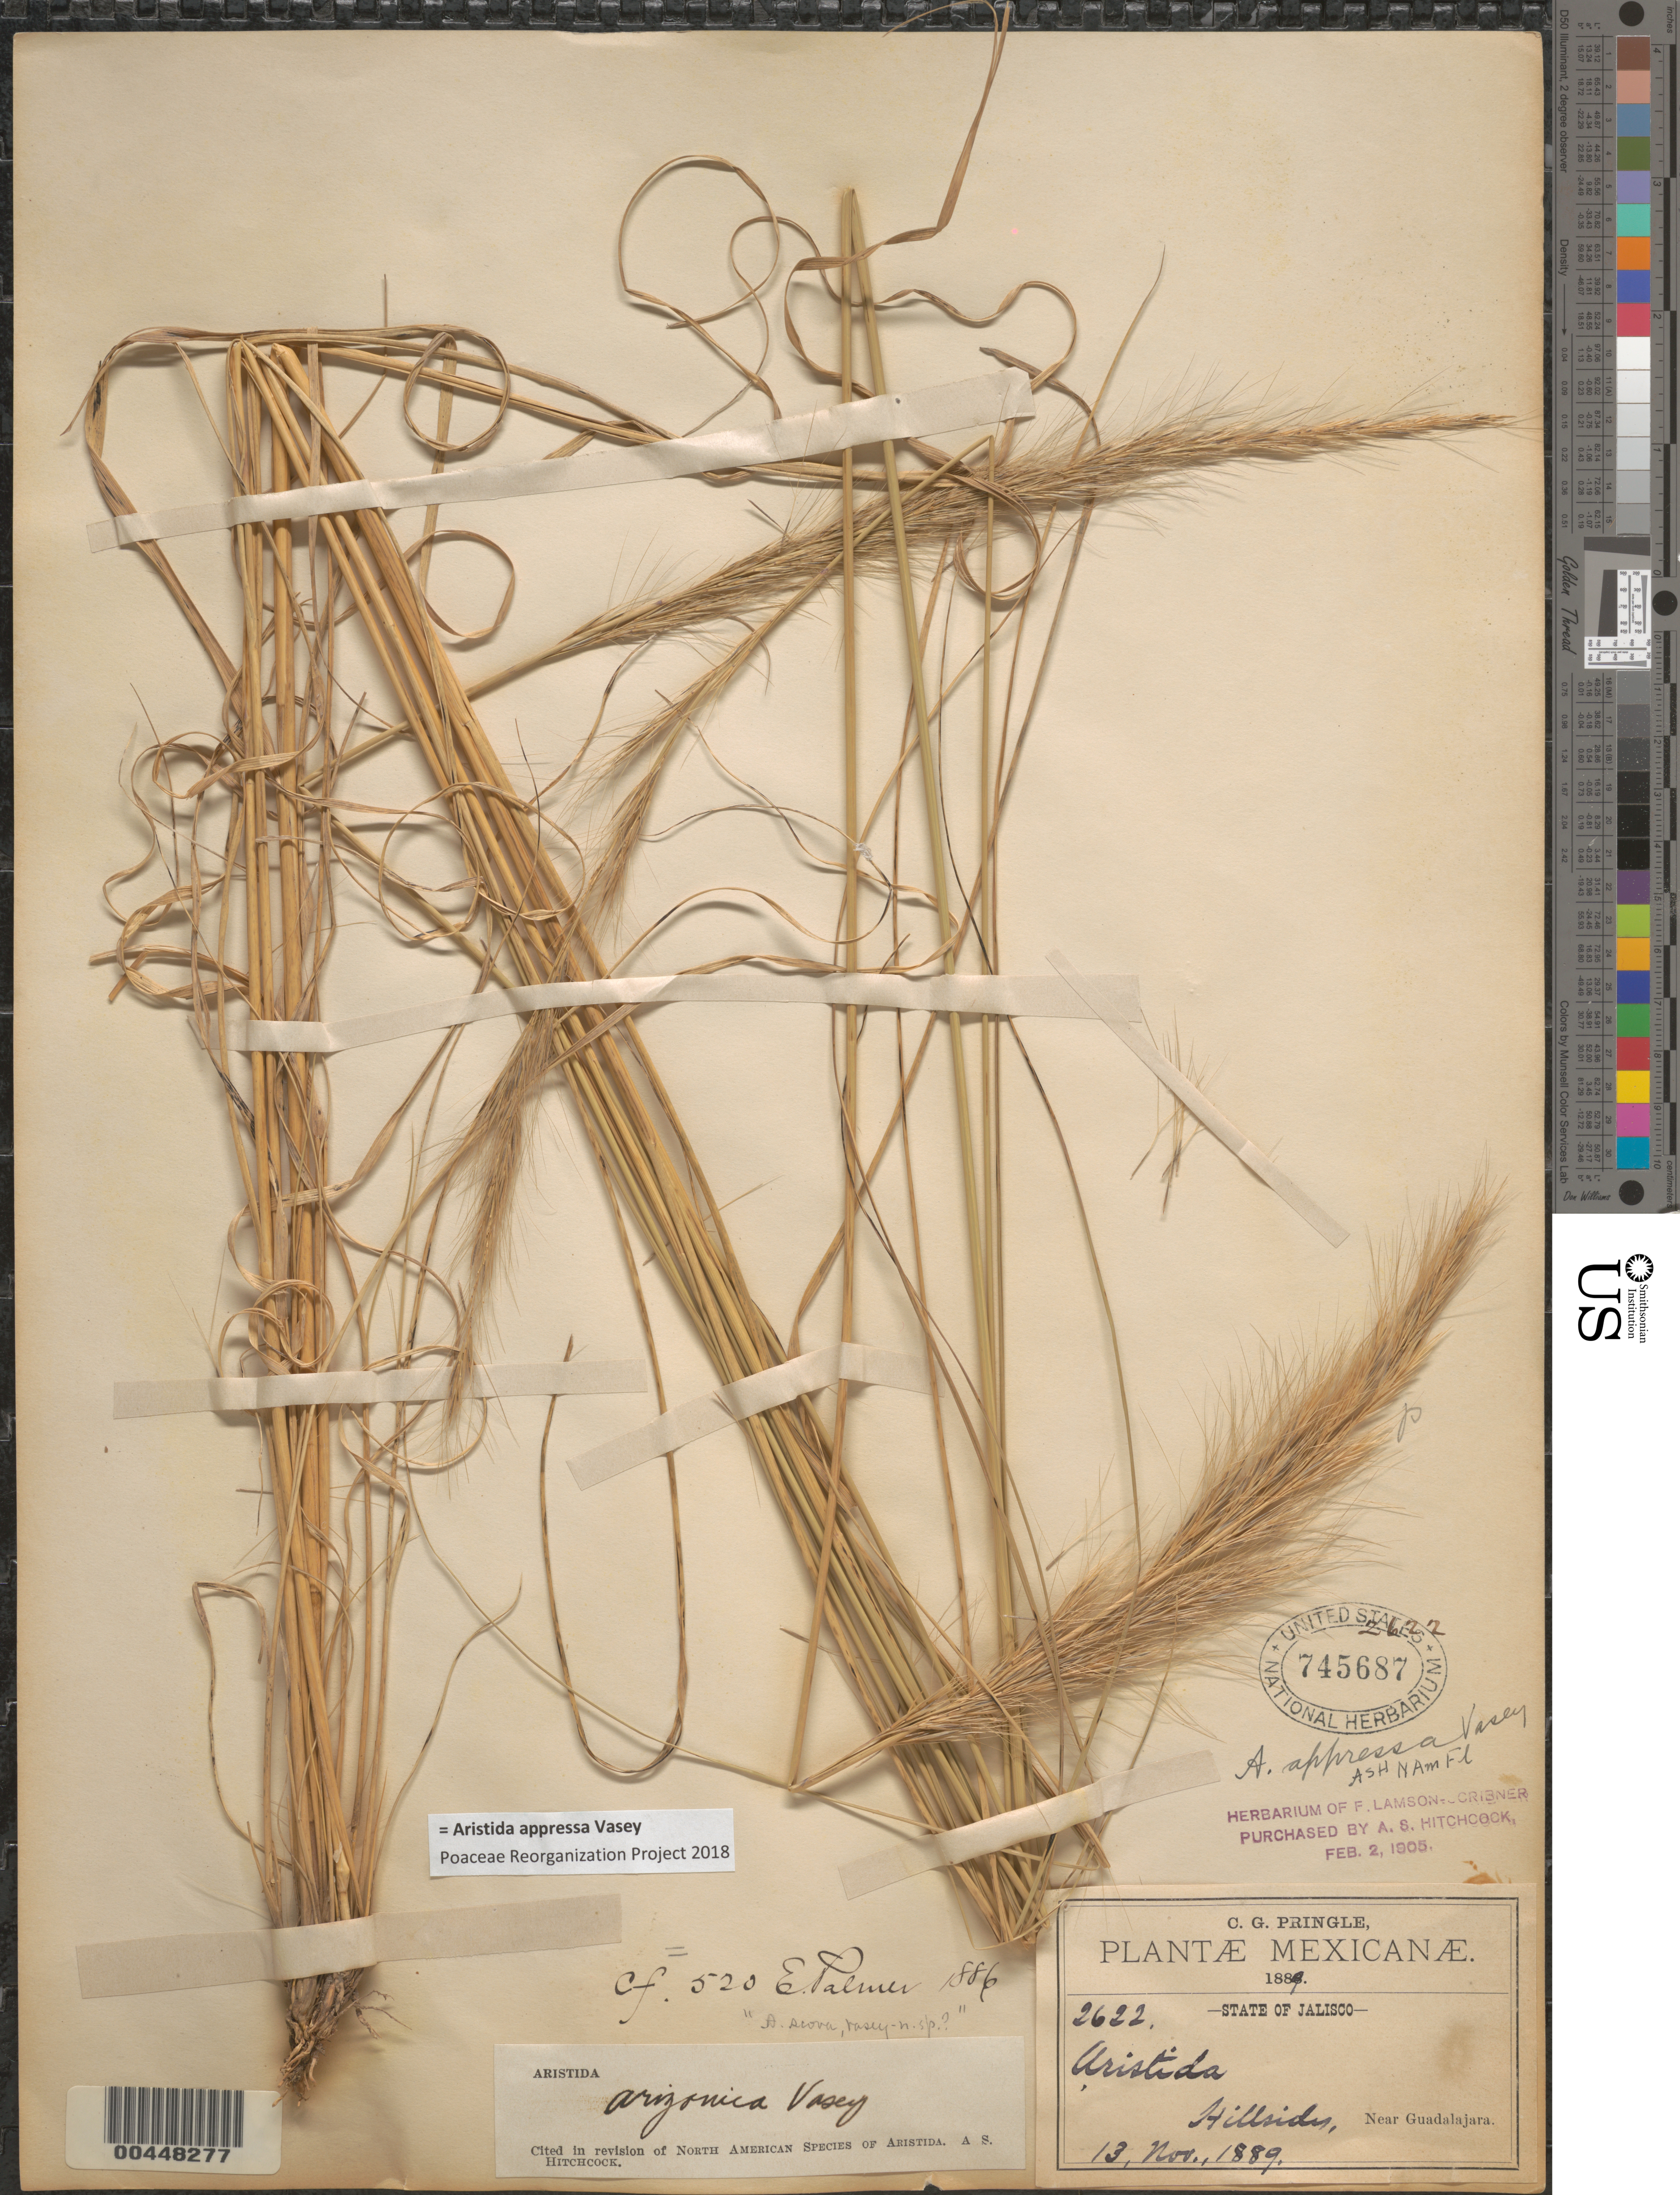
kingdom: Plantae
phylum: Tracheophyta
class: Liliopsida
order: Poales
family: Poaceae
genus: Aristida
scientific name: Aristida appressa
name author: Vasey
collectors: C. G. Pringle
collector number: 2622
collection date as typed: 13 Nov 1889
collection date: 1889-11-13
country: Mexico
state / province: Jalisco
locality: Near Guadalajara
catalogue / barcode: US 745687